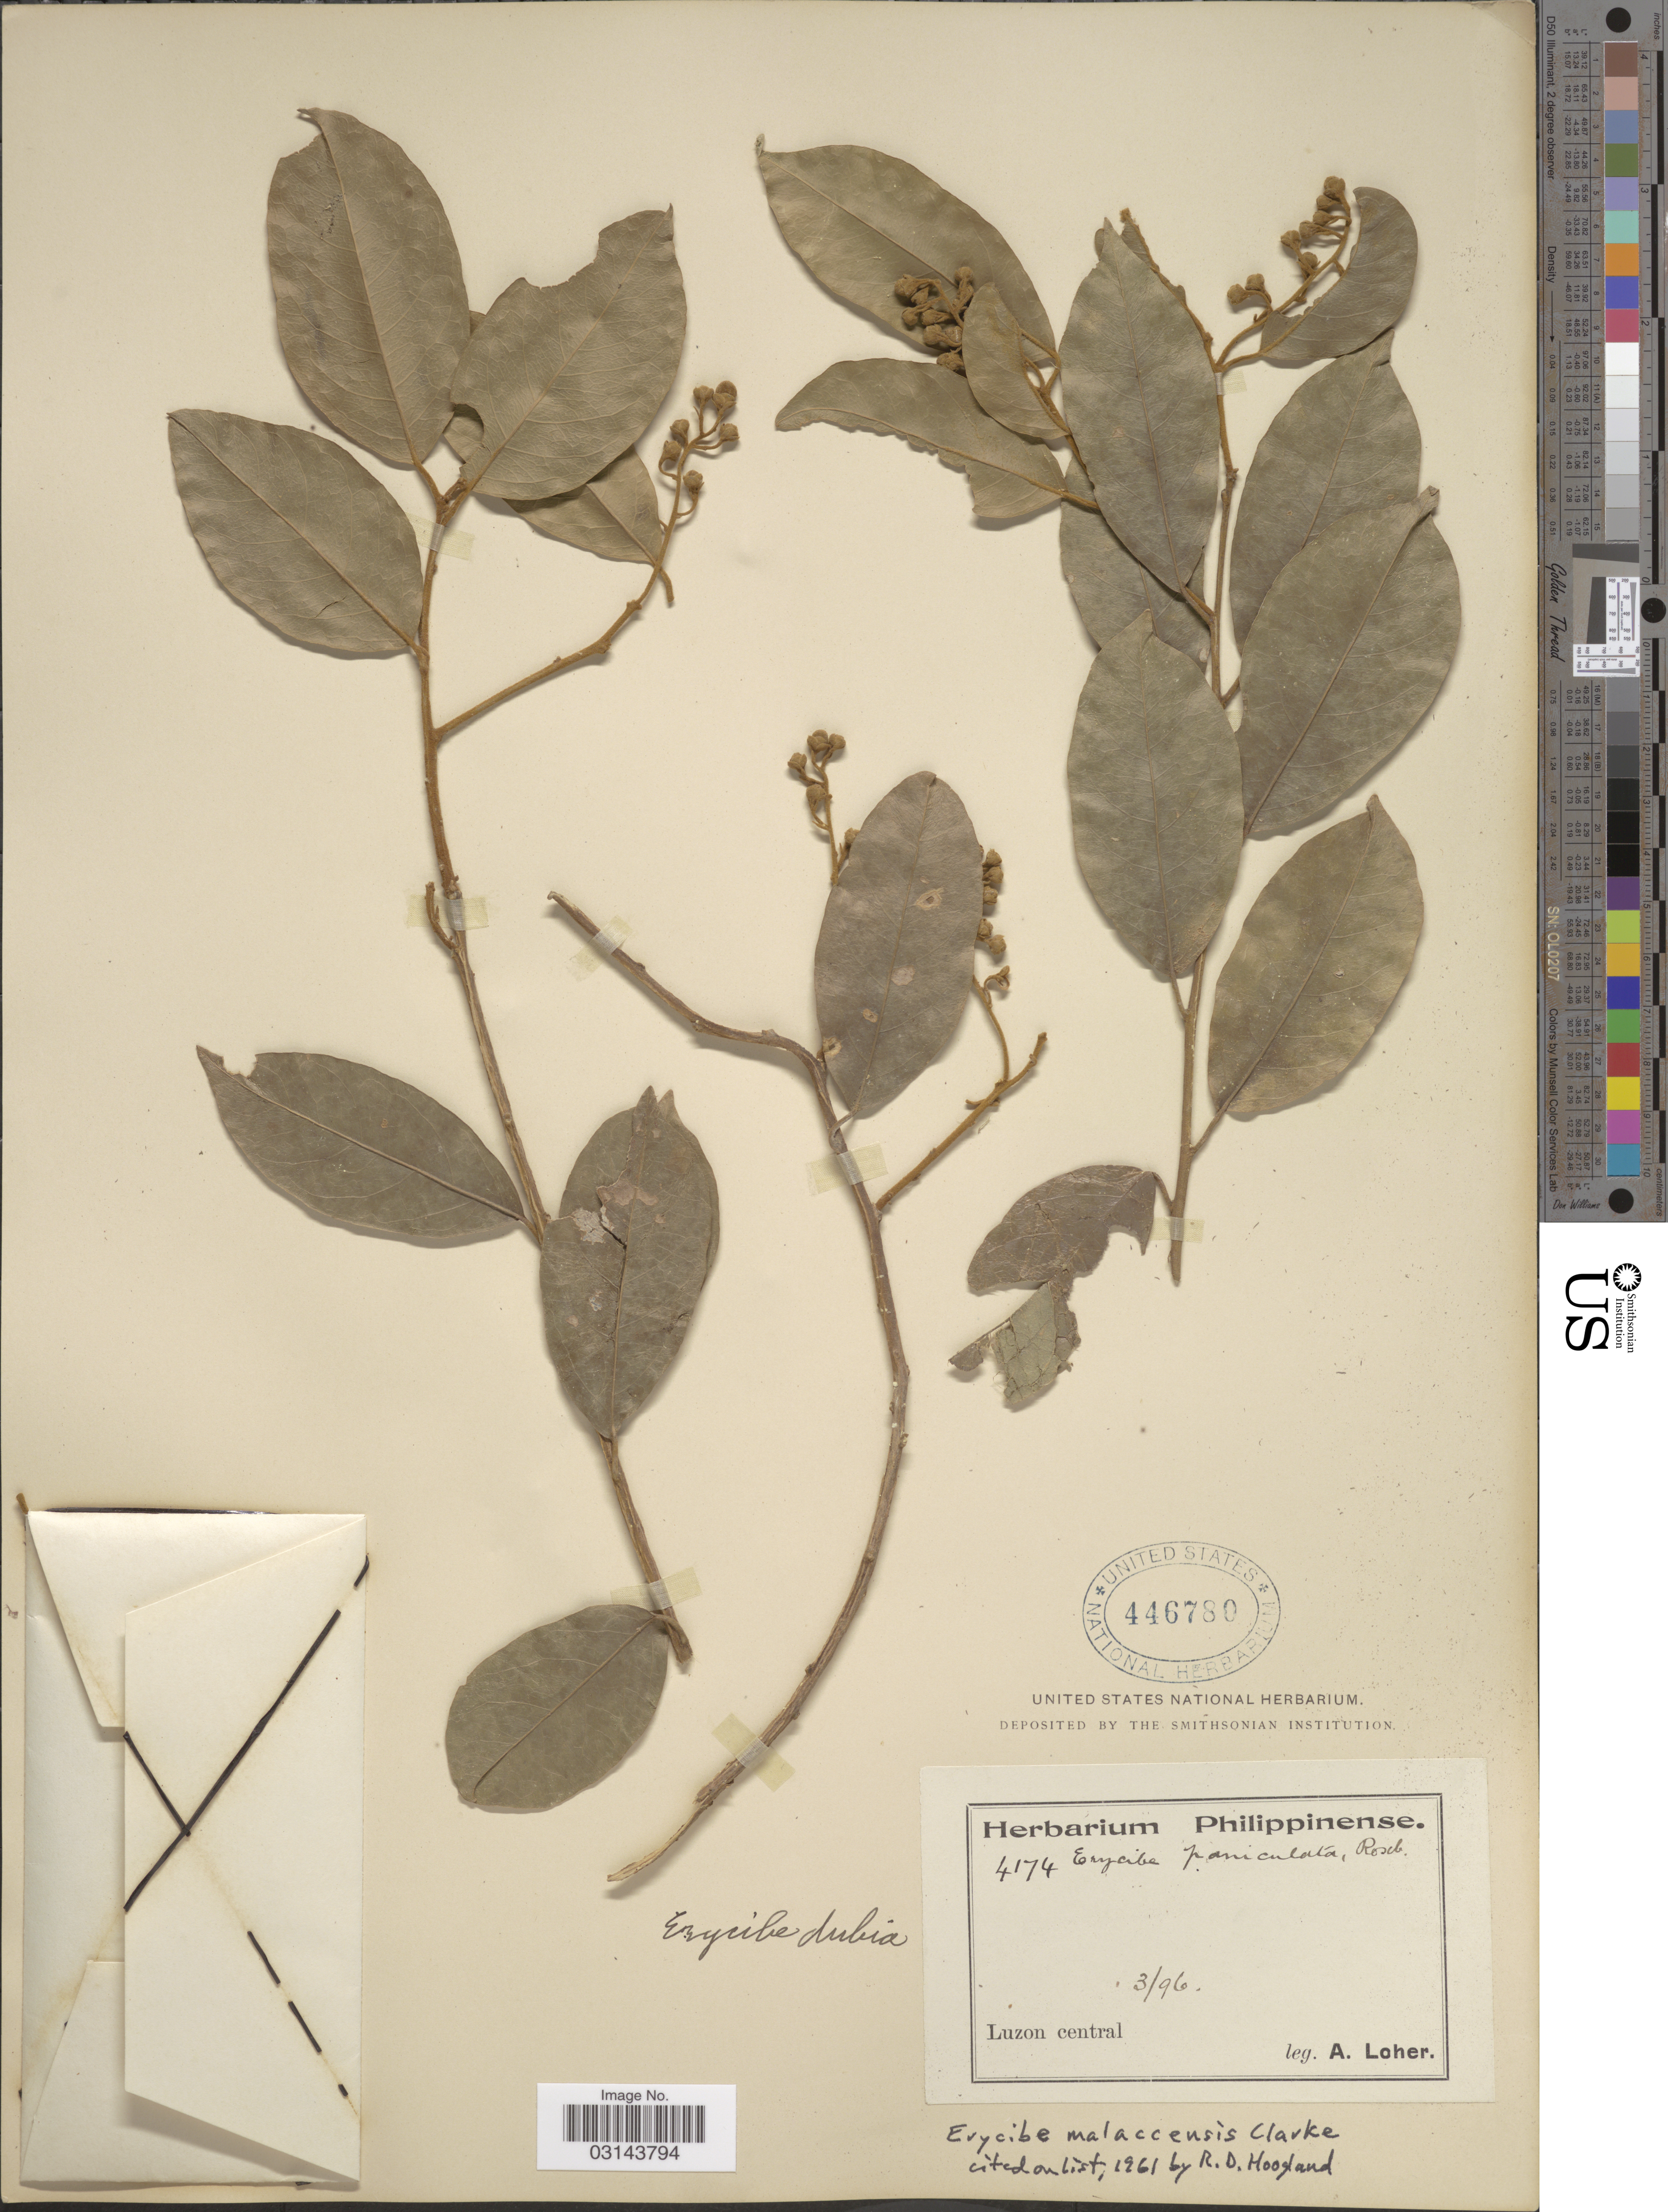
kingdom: Plantae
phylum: Tracheophyta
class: Magnoliopsida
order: Solanales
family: Convolvulaceae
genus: Erycibe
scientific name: Erycibe malaccensis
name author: C.B. Clarke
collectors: A. Loher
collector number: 4174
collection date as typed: Transcribed d/m/y: /3/96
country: Philippines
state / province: Central Luzon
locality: Luzon central.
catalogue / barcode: US 446780